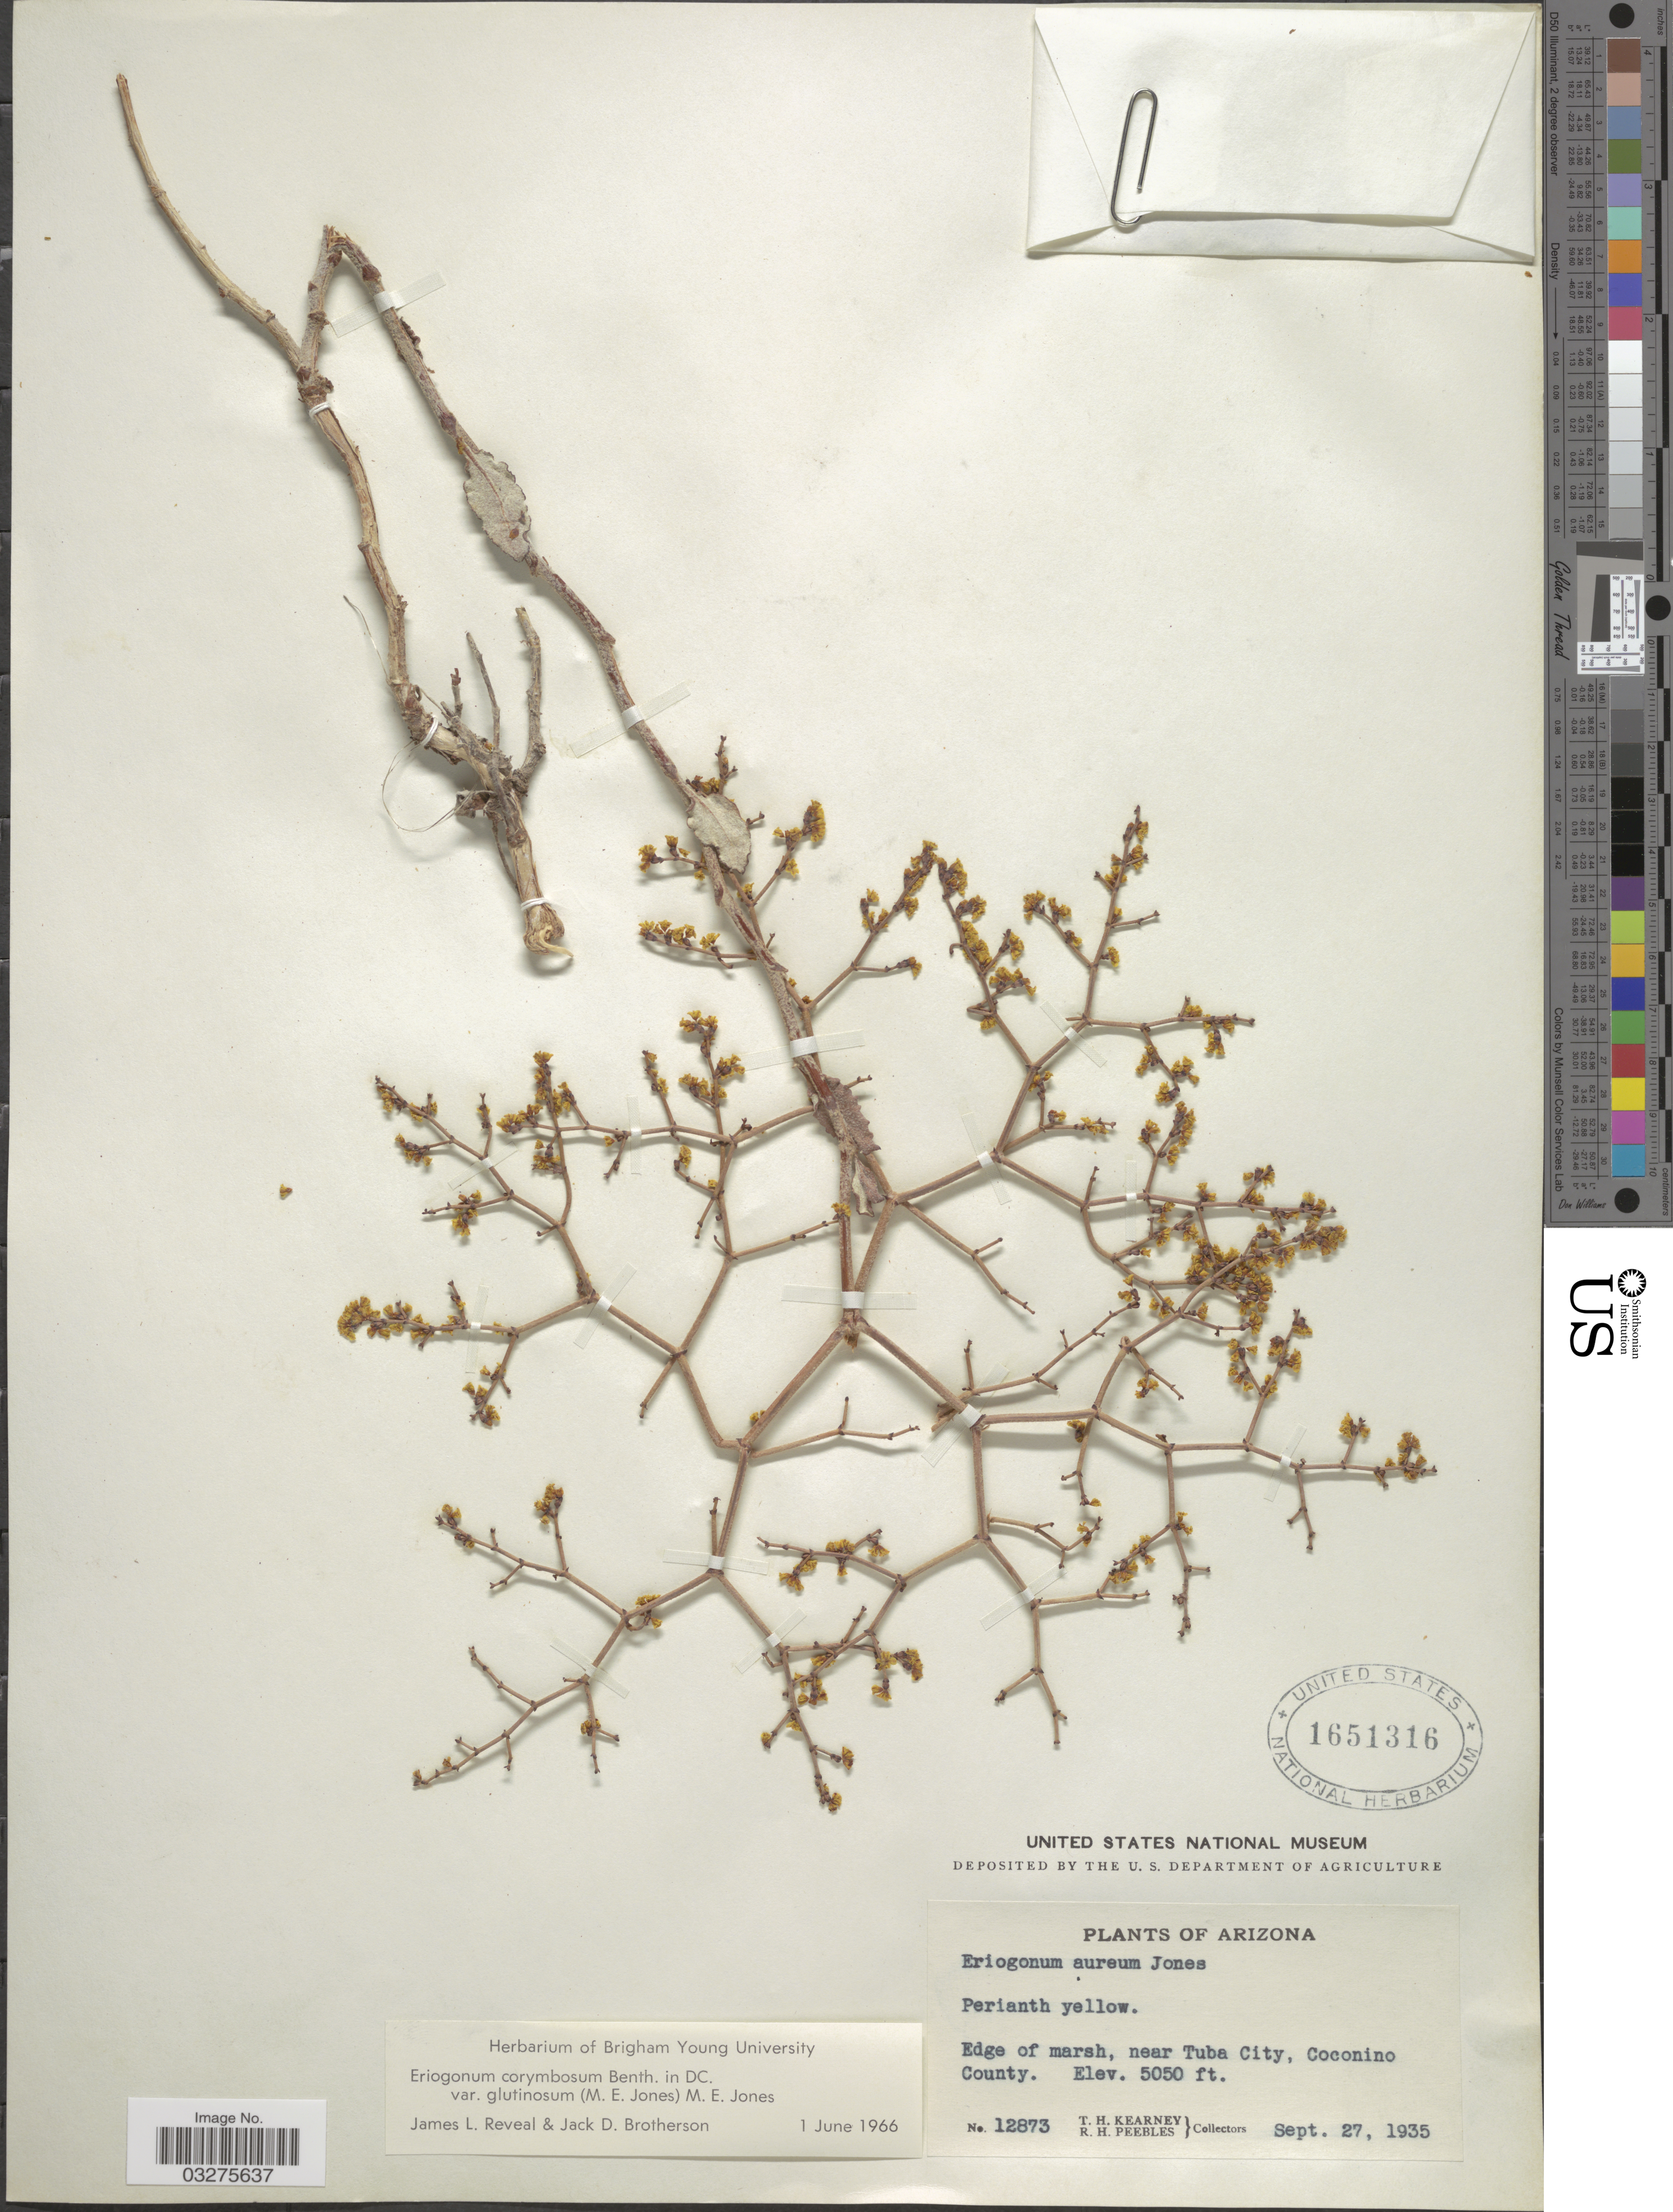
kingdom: Plantae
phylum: Tracheophyta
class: Magnoliopsida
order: Caryophyllales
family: Polygonaceae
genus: Eriogonum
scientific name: Eriogonum corymbosum var. glutinosum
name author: (M.E. Jones) M.E. Jones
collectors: T. H. Kearney & R. H. Peebles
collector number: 12873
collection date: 1935-09-27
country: United States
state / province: Arizona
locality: Edge of marsh, near Tuba City, Coconino County.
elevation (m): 1539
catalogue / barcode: US 1651316